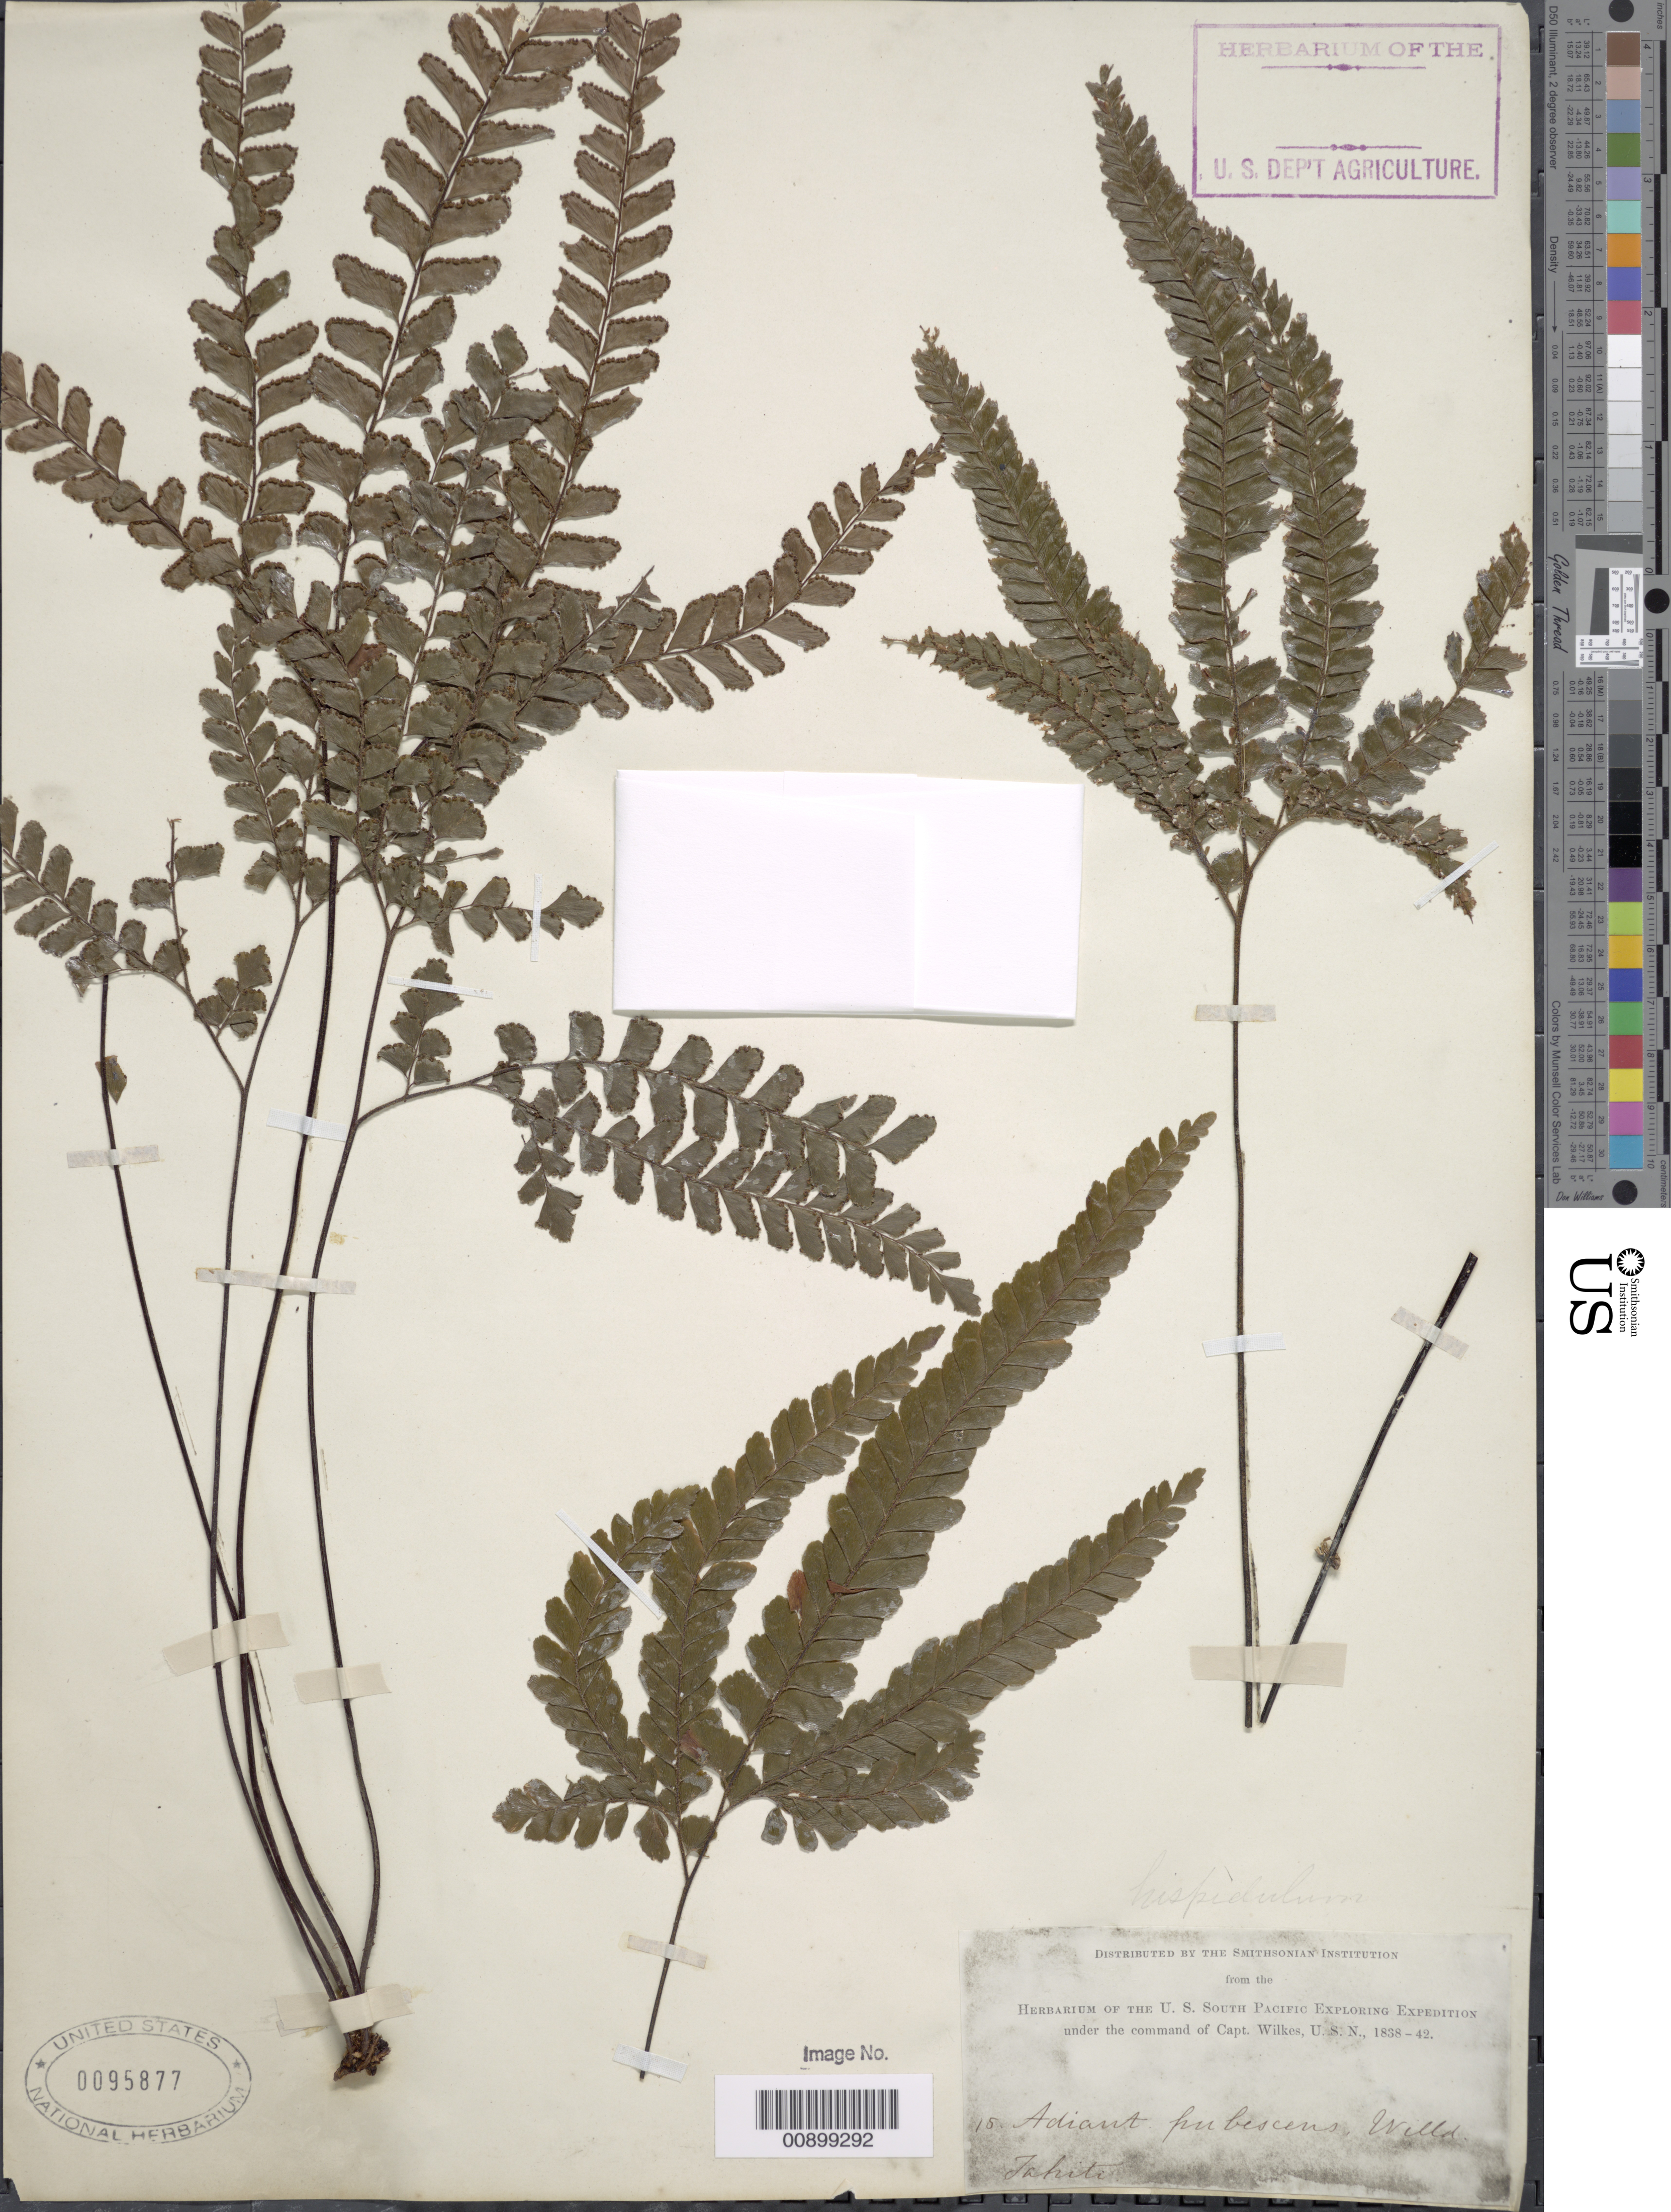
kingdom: Plantae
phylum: Tracheophyta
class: Polypodiopsida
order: Polypodiales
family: Pteridaceae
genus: Adiantum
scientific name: Adiantum pubescens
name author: Willd.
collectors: Wilkes Explor. Exped.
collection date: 1838/1842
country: French Polynesia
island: Tahiti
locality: Tahiti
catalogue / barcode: US 95877